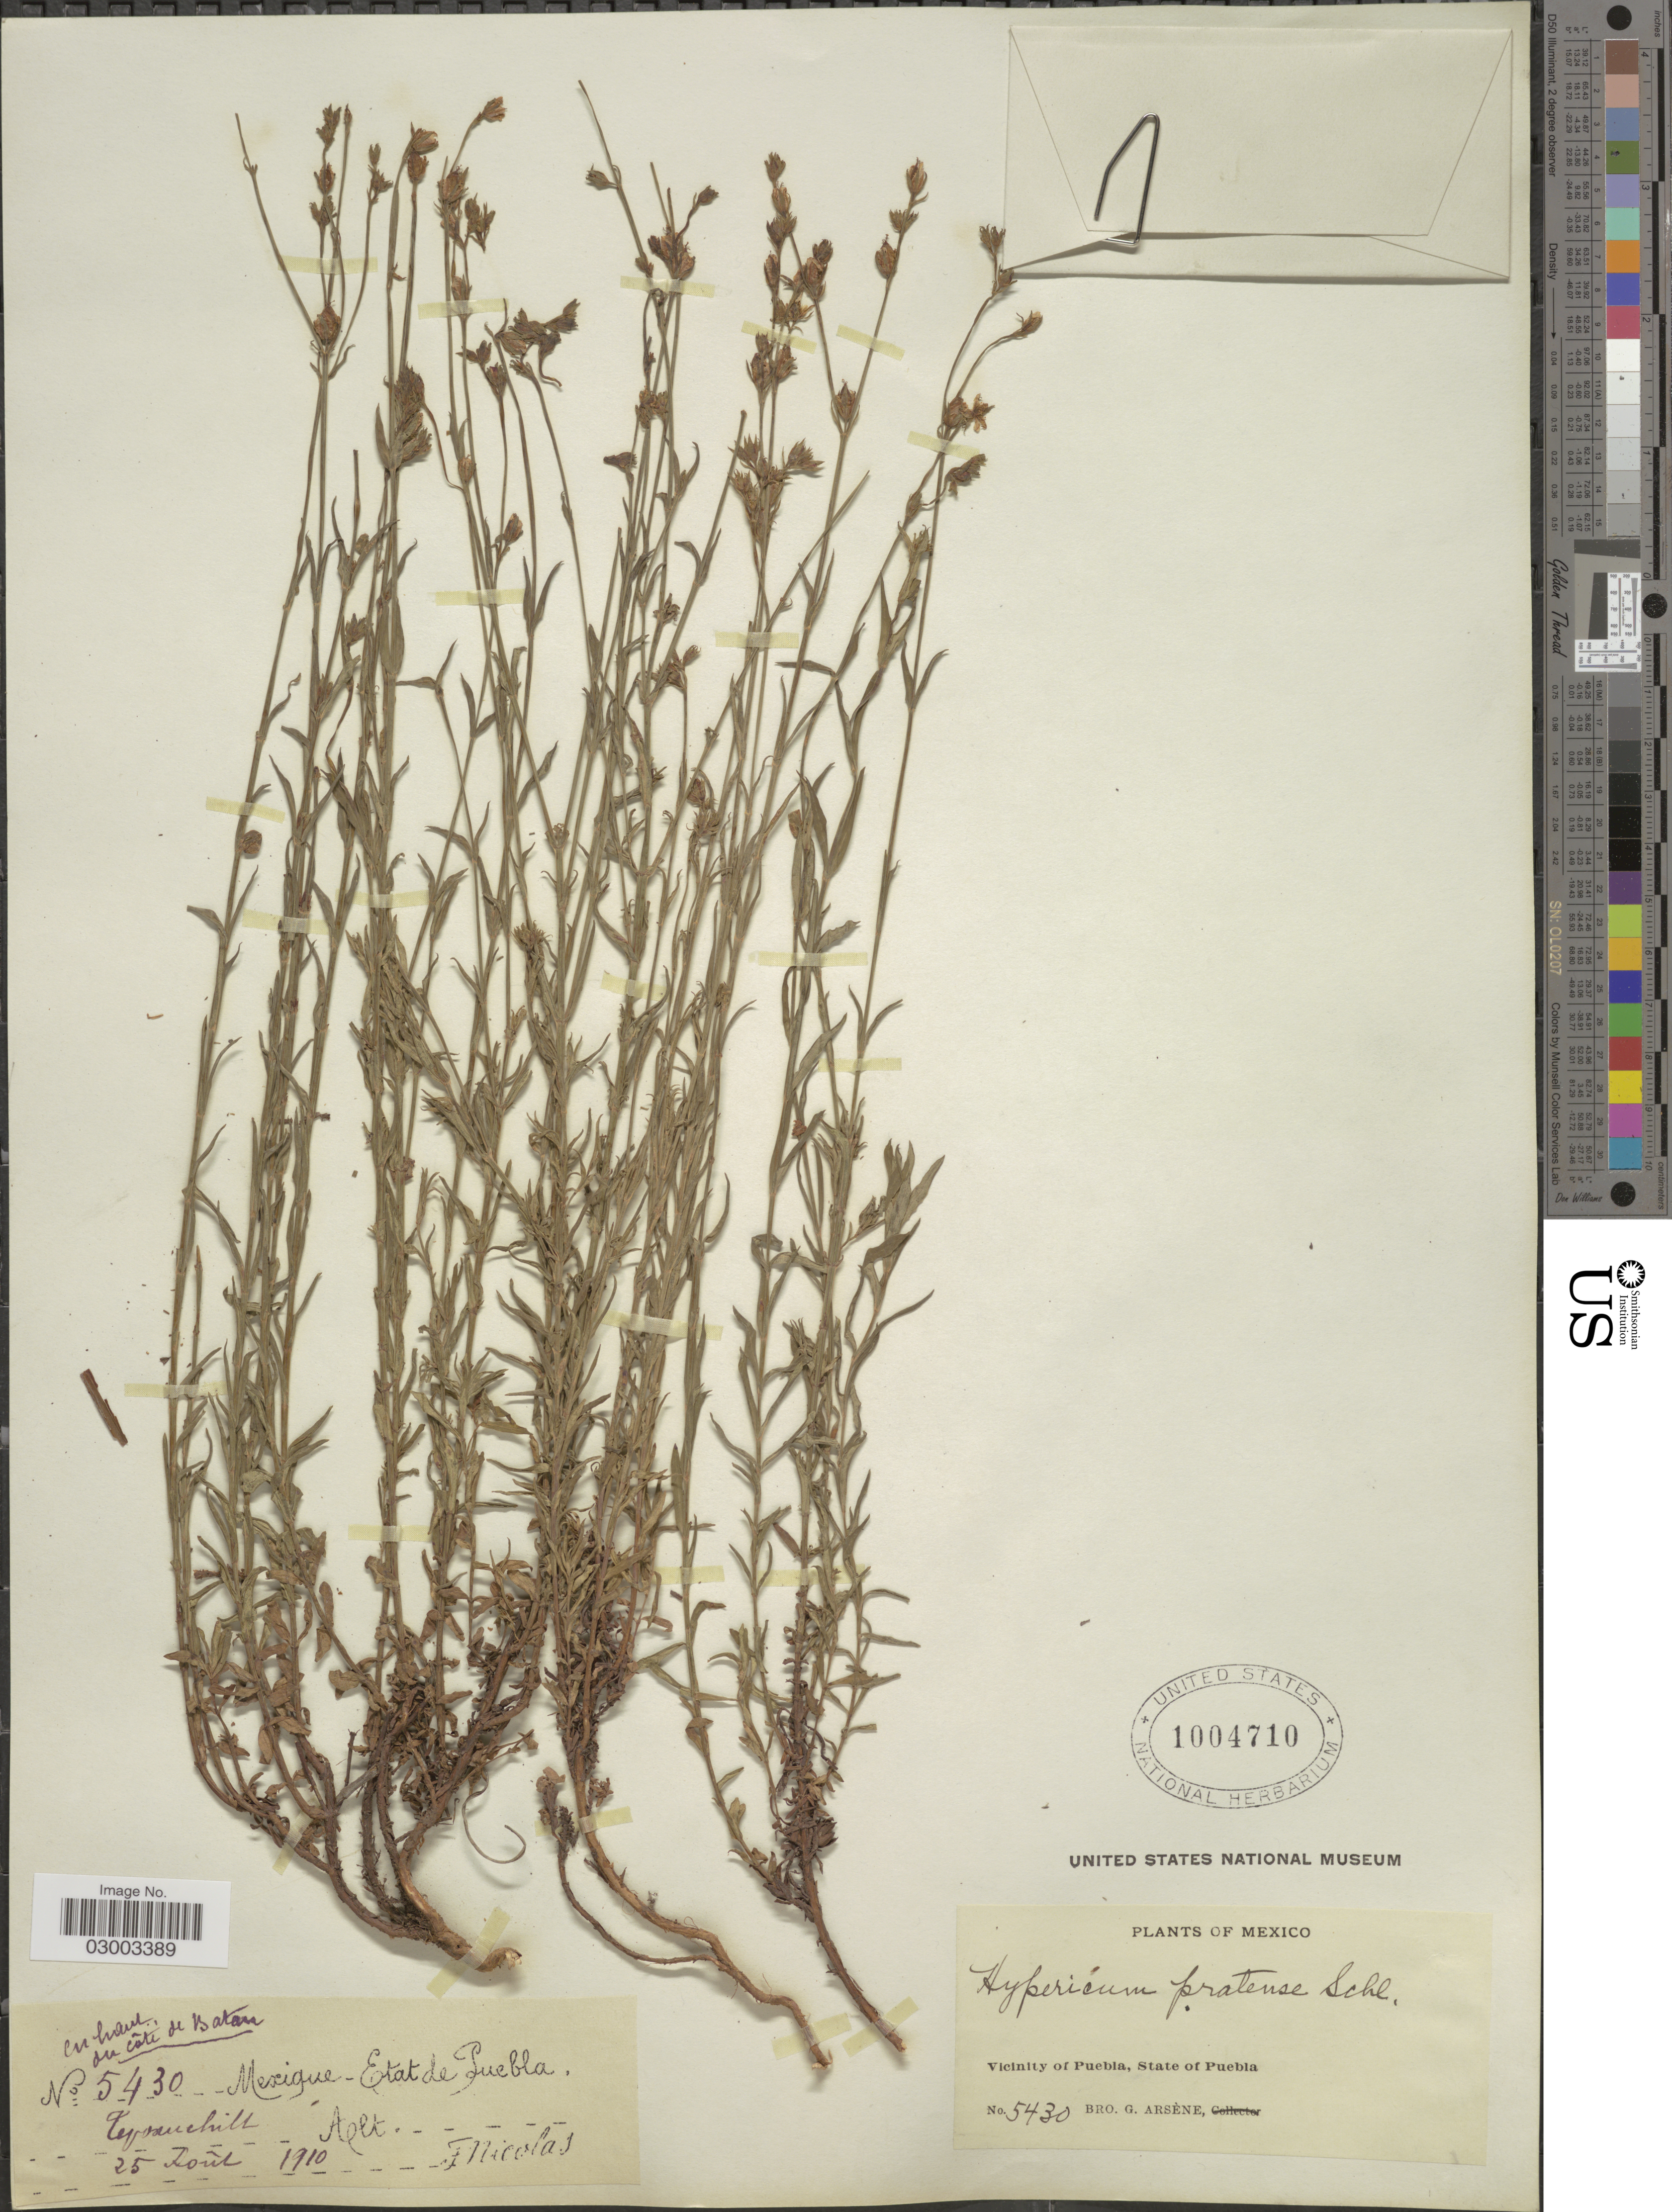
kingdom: Plantae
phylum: Tracheophyta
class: Magnoliopsida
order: Malpighiales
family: Hypericaceae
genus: Hypericum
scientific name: Hypericum silenoides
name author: Juss.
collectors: F. Nicolas & Bro. G. Arsène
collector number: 5430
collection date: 1910-08-25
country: Mexico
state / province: Puebla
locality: Vicinity of Puebla, State of Puebla. Tepoxuchill.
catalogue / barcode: US 1004710